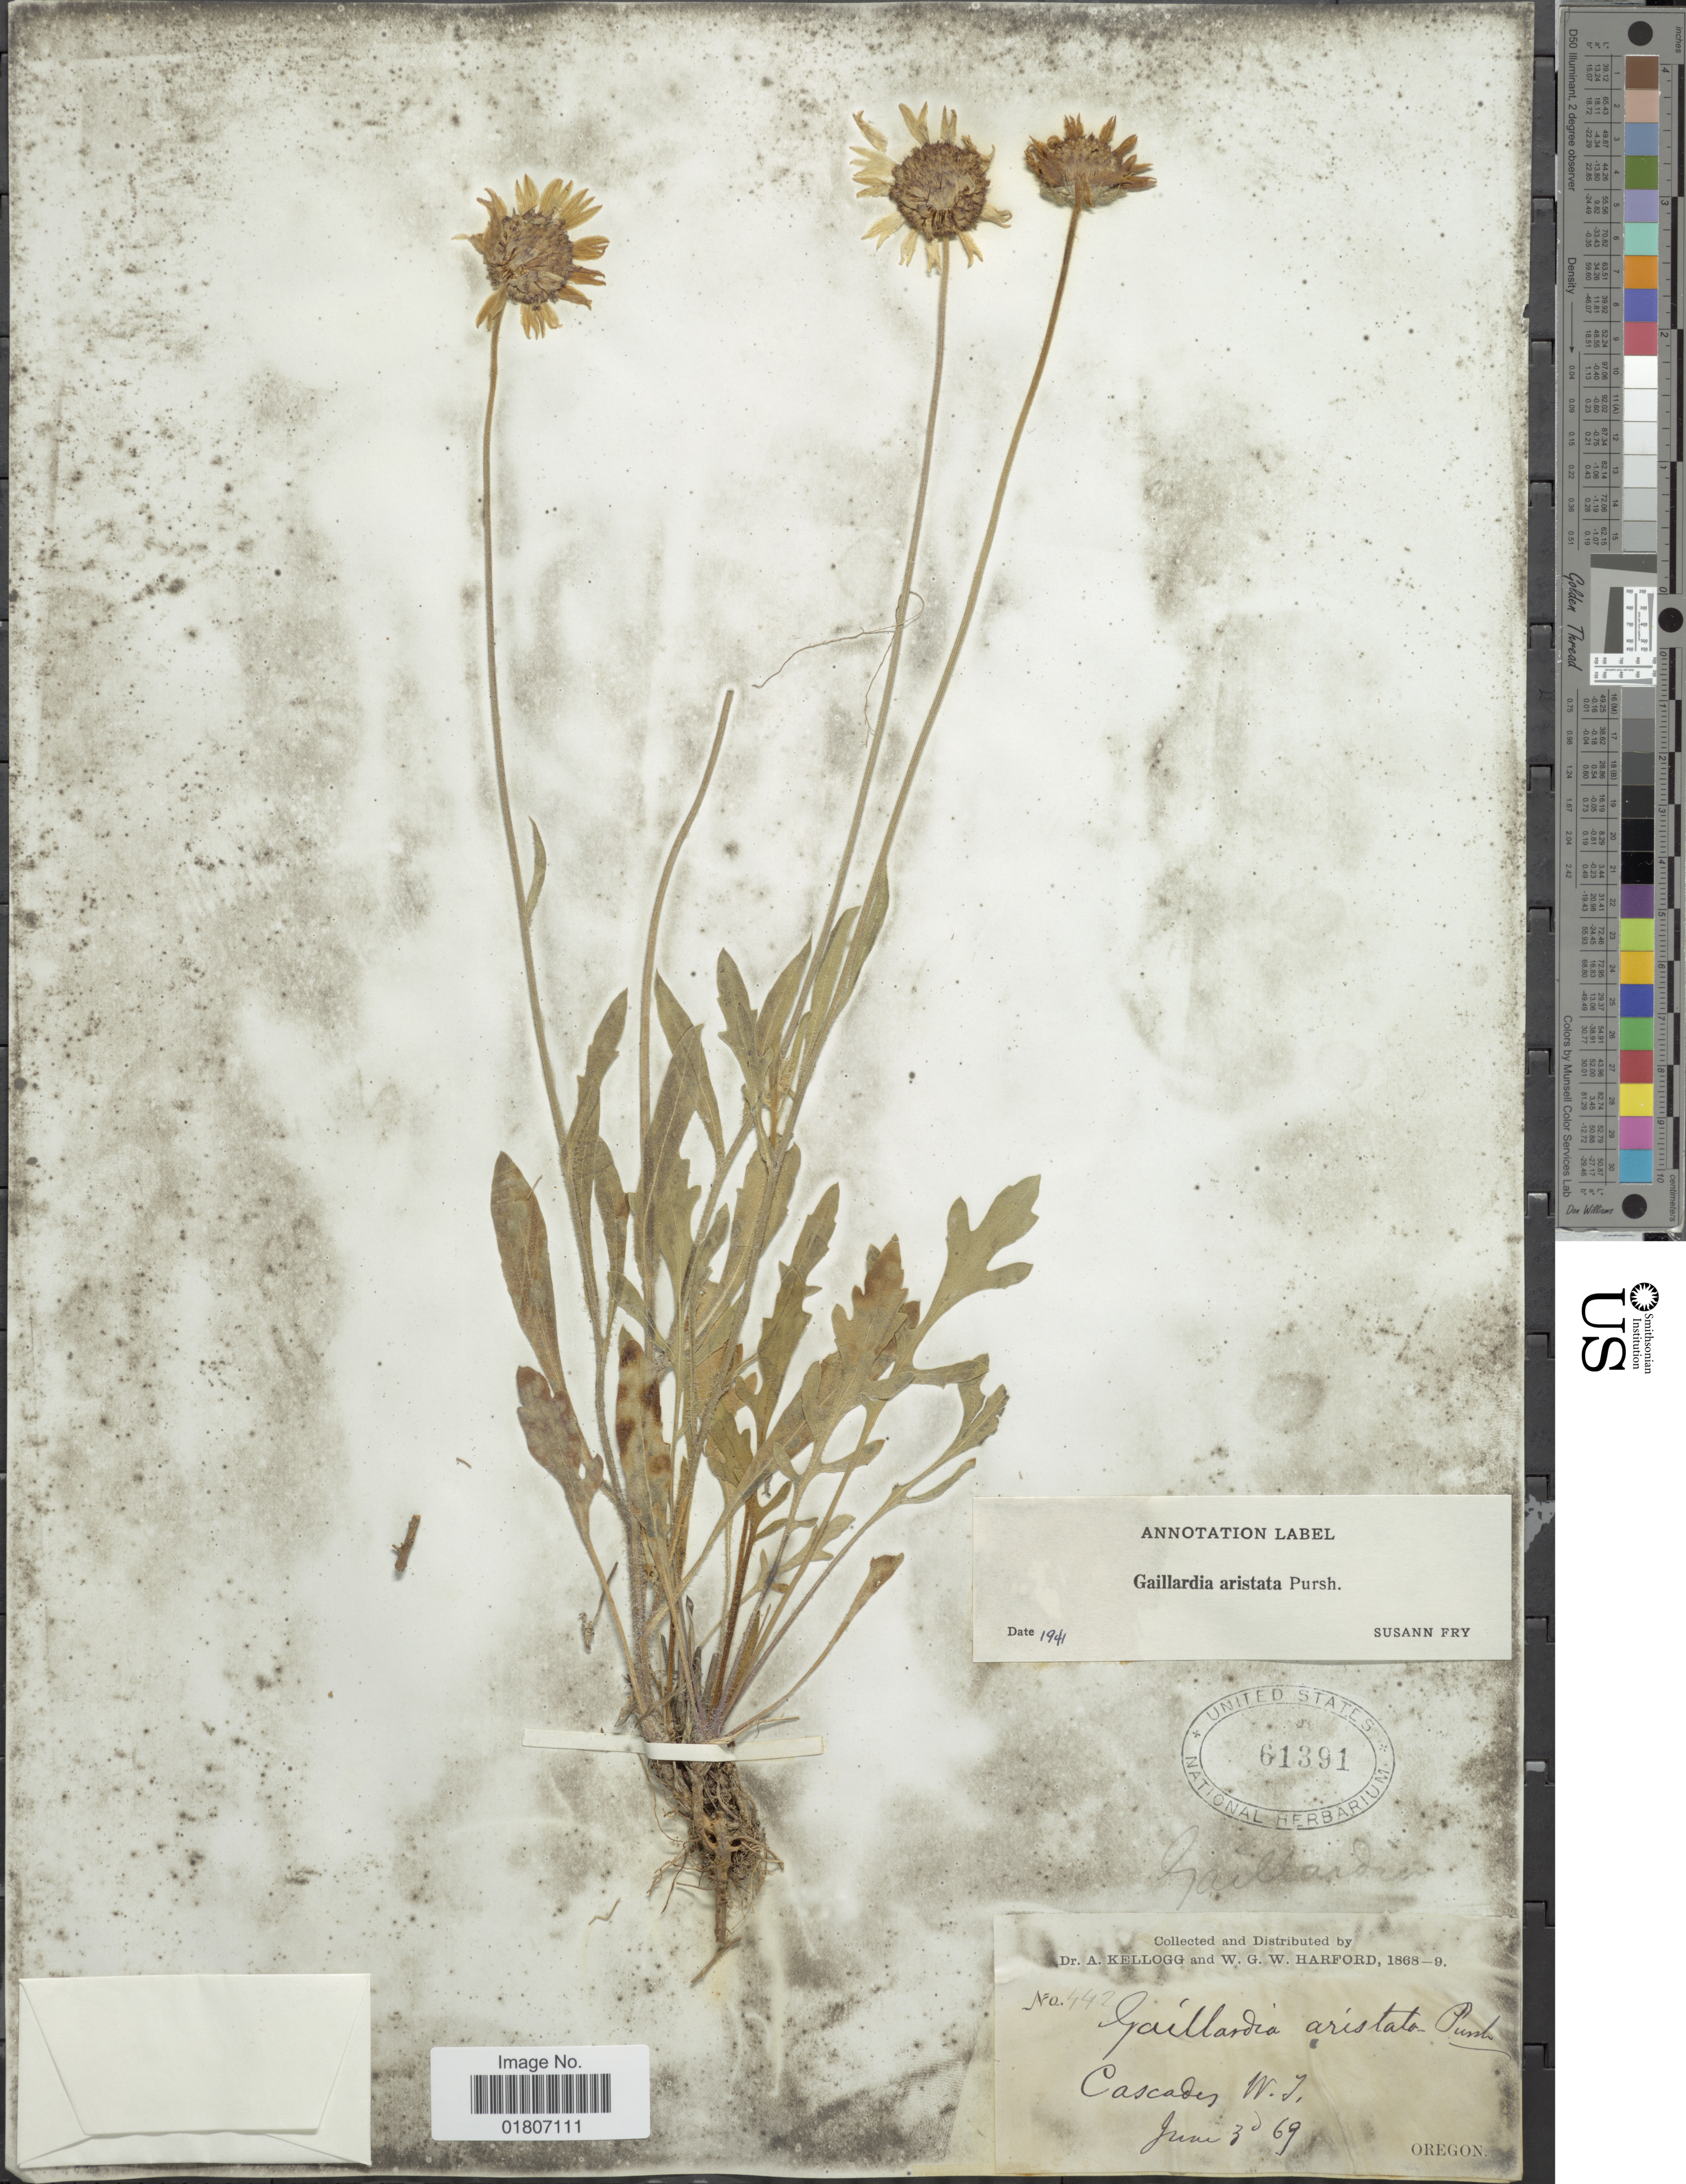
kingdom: Plantae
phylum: Tracheophyta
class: Magnoliopsida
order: Asterales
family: Asteraceae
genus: Gaillardia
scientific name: Gaillardia aristata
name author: Pursh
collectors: A. Kellogg & W. G. W. Harford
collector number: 442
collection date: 1869-06-03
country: United States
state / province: Wisconsin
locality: Cascades W. I.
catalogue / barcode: US 61391